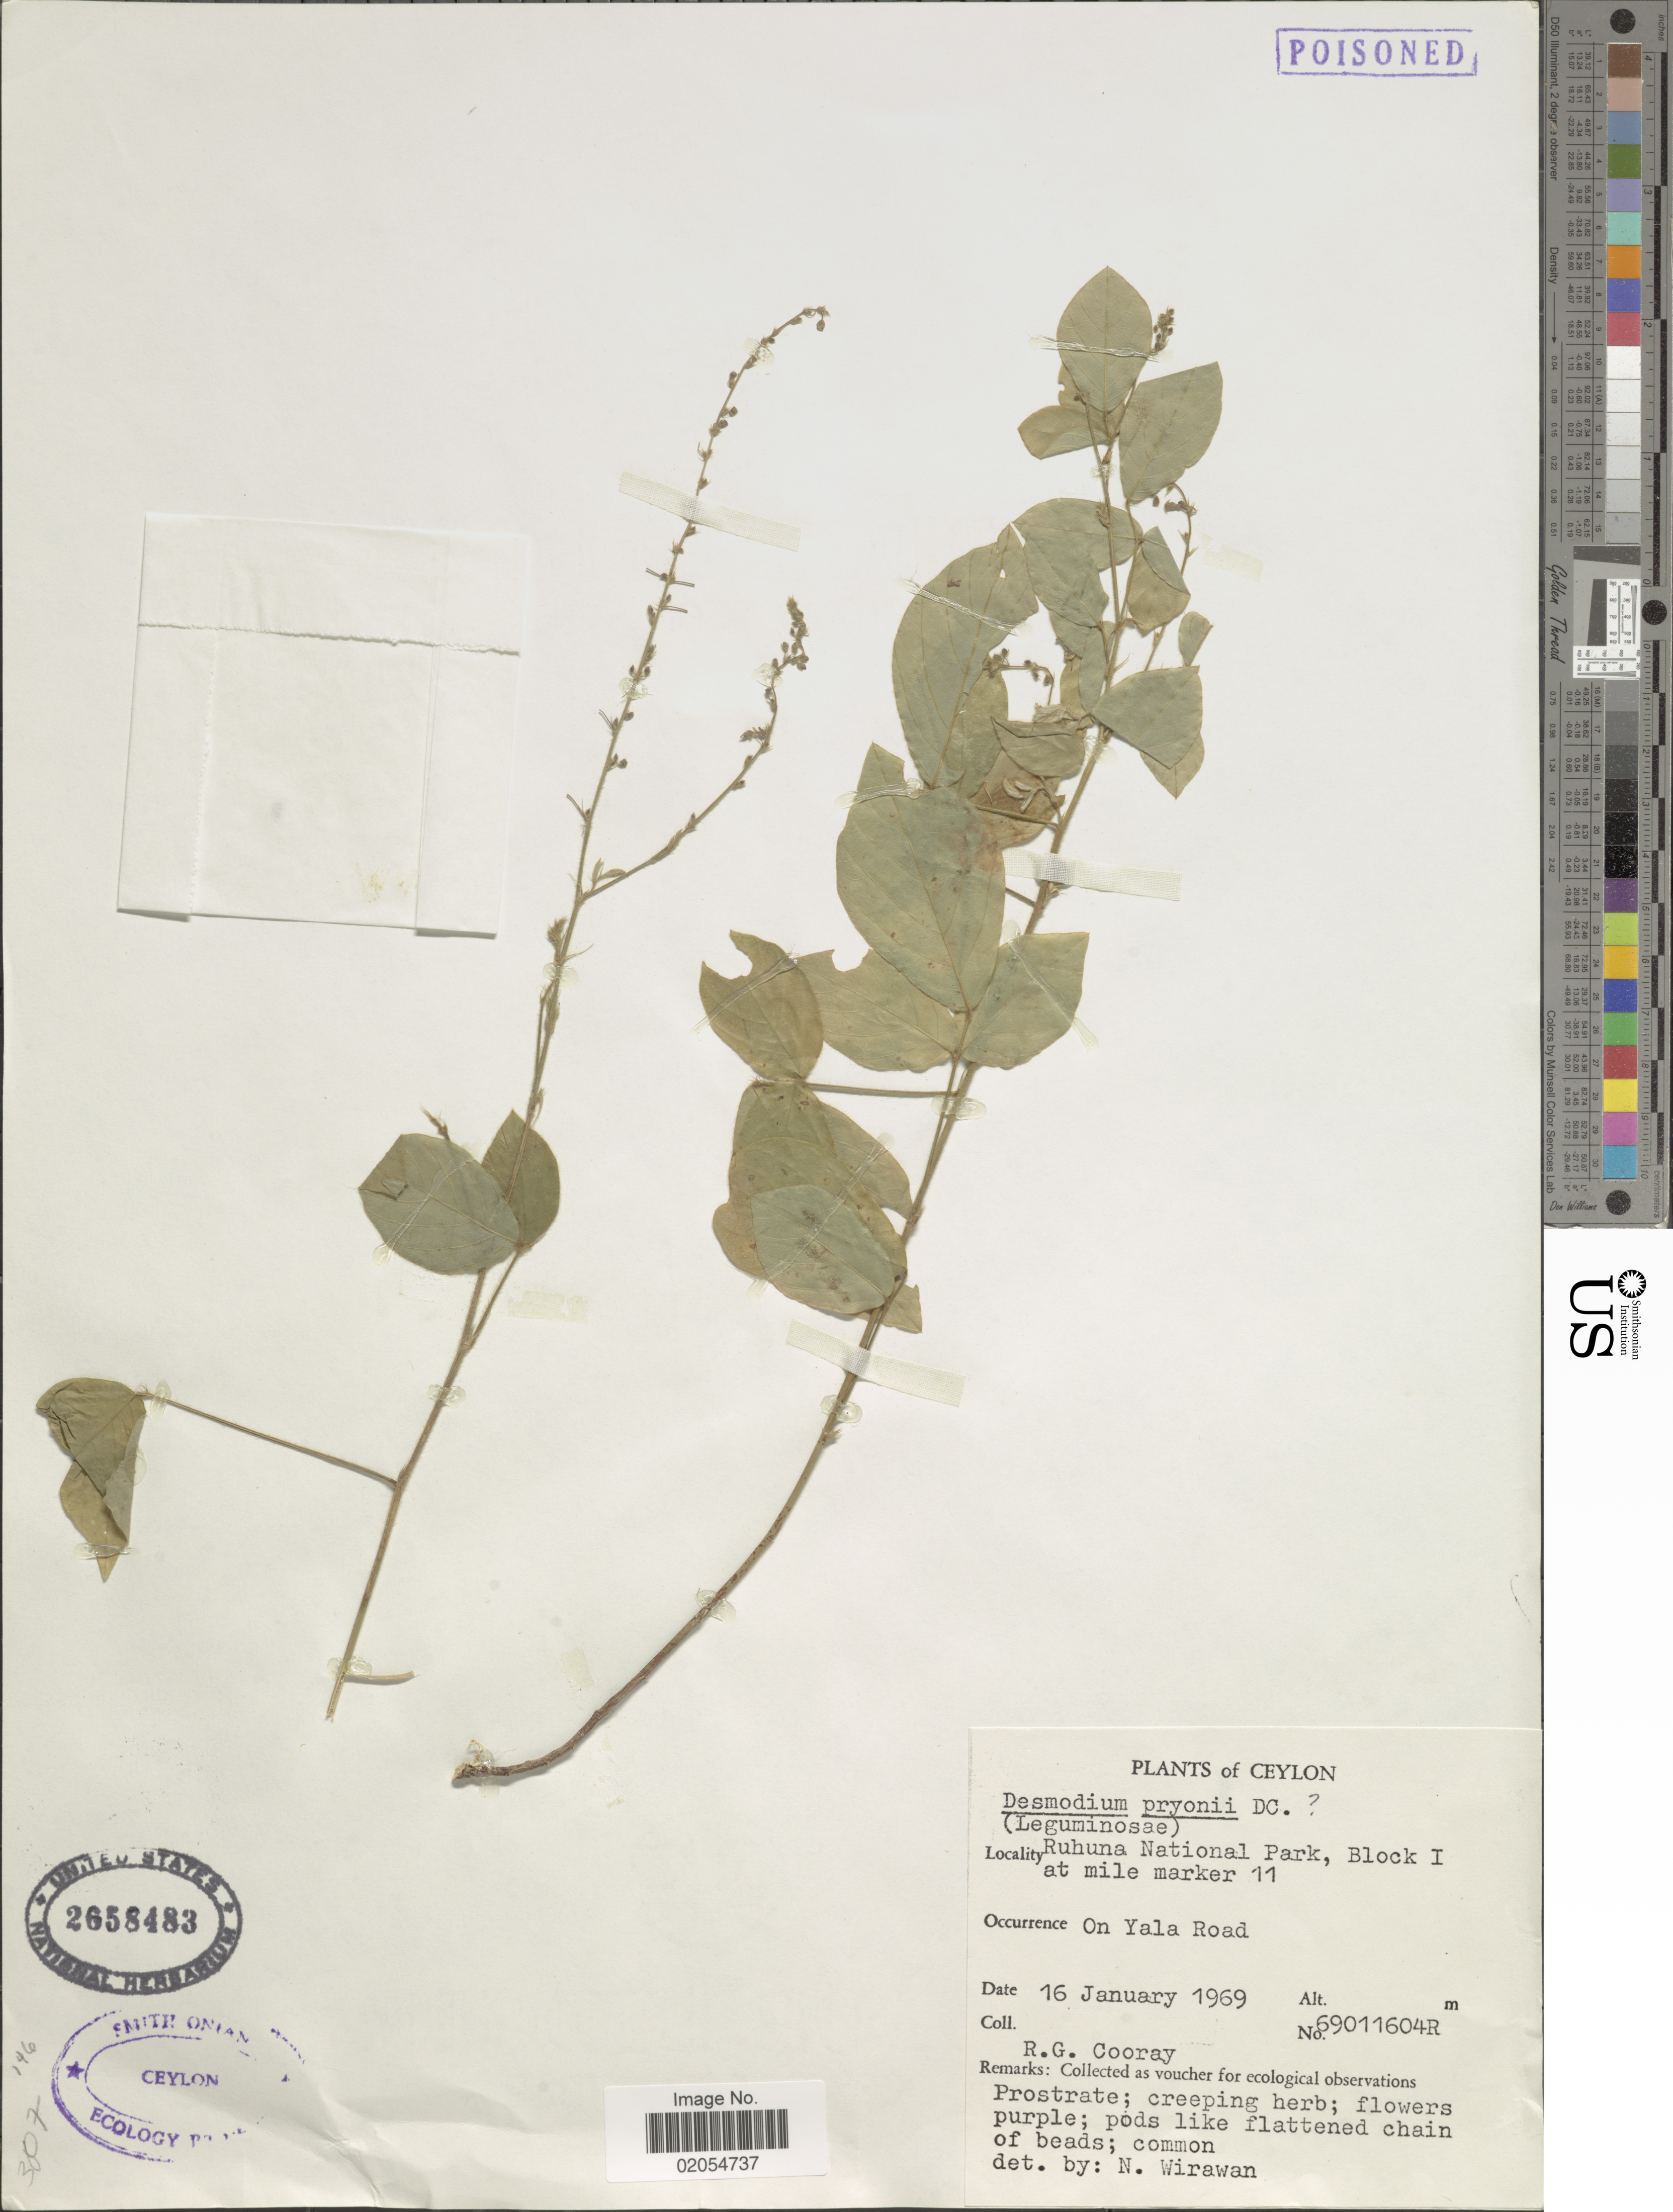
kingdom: Plantae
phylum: Tracheophyta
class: Magnoliopsida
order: Fabales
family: Fabaceae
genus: Pleurolobus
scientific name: Pleurolobus pryonii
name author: (DC.) H. Ohashi & K. Ohashi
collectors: R. Cooray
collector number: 69011604R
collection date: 1969-01-16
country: Sri Lanka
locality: Ceylon. Ruhuna National Park, Block I at mile marker 11. On Yala Road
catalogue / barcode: US 2658483